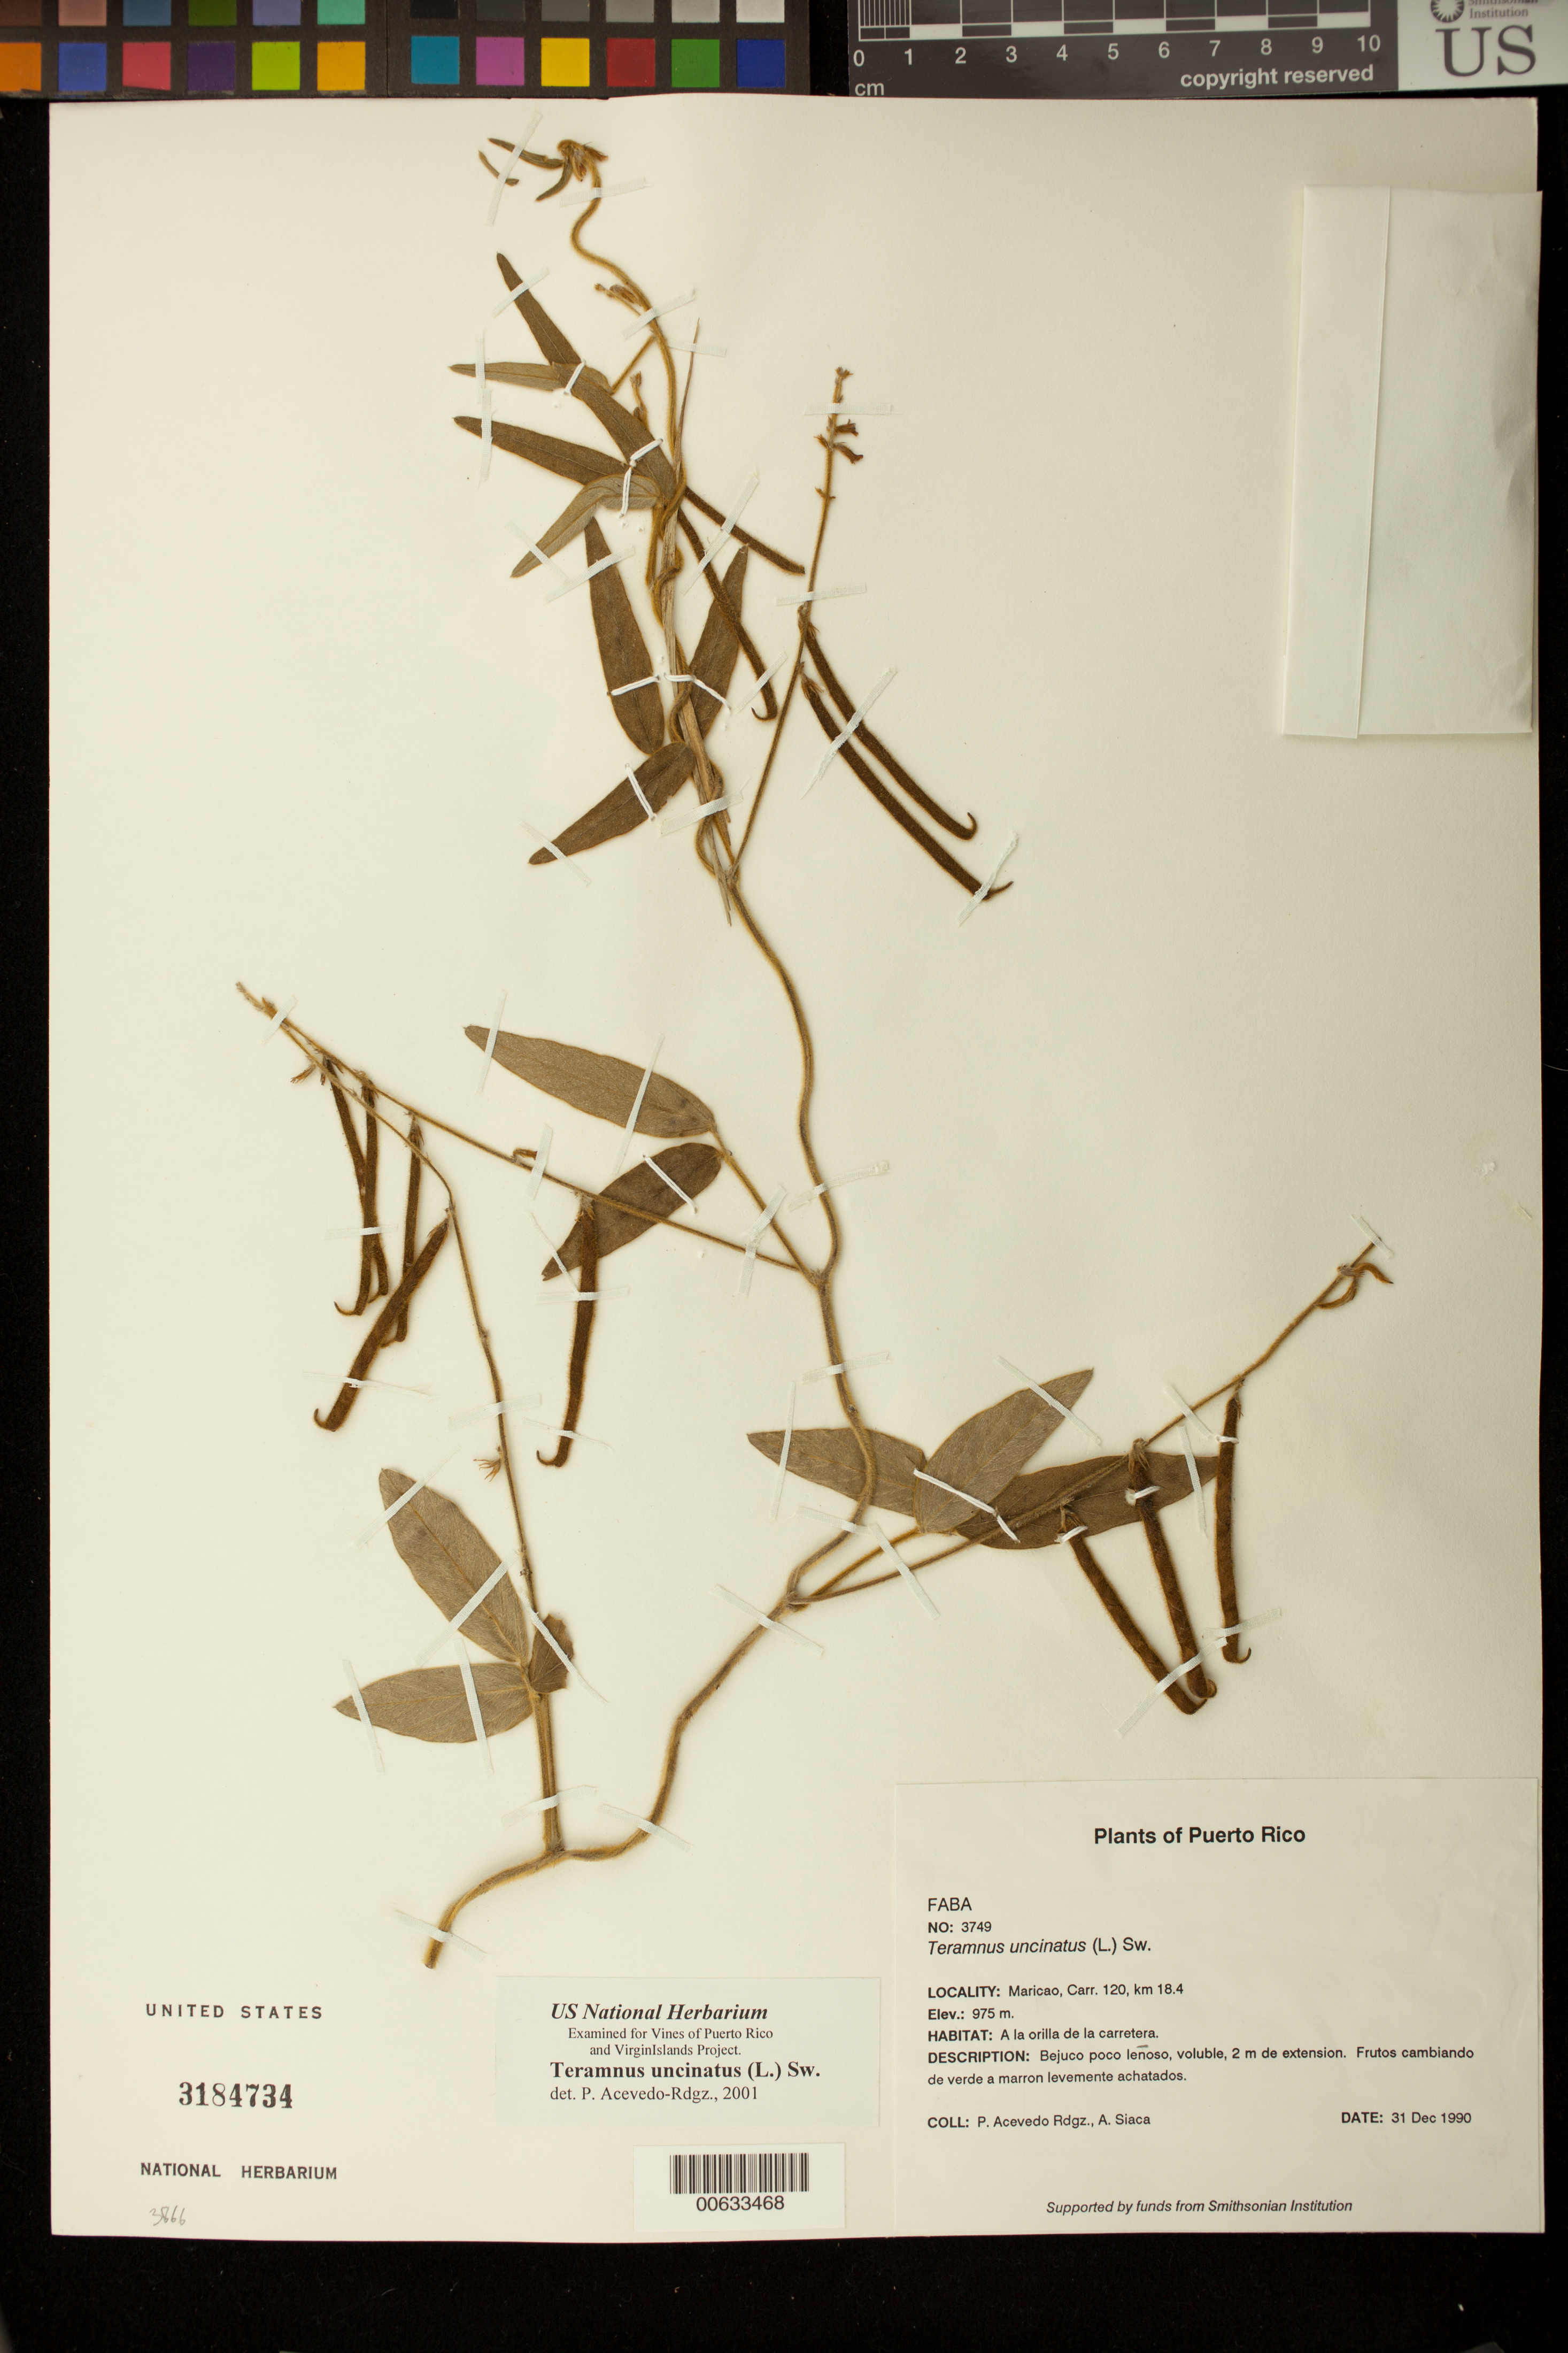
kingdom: Plantae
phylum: Tracheophyta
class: Magnoliopsida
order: Fabales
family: Fabaceae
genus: Teramnus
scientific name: Teramnus uncinatus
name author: (L.) Sw.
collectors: P. Acevedo-Rodr. & A. Siaca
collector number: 3749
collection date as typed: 31 Dec 1990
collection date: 1990-12-31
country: Puerto Rico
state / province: Maricao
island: Puerto Rico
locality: Maricao, Carr. 120, km 18.4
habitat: A la orilla de la carretera.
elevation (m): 975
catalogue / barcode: US 3184734